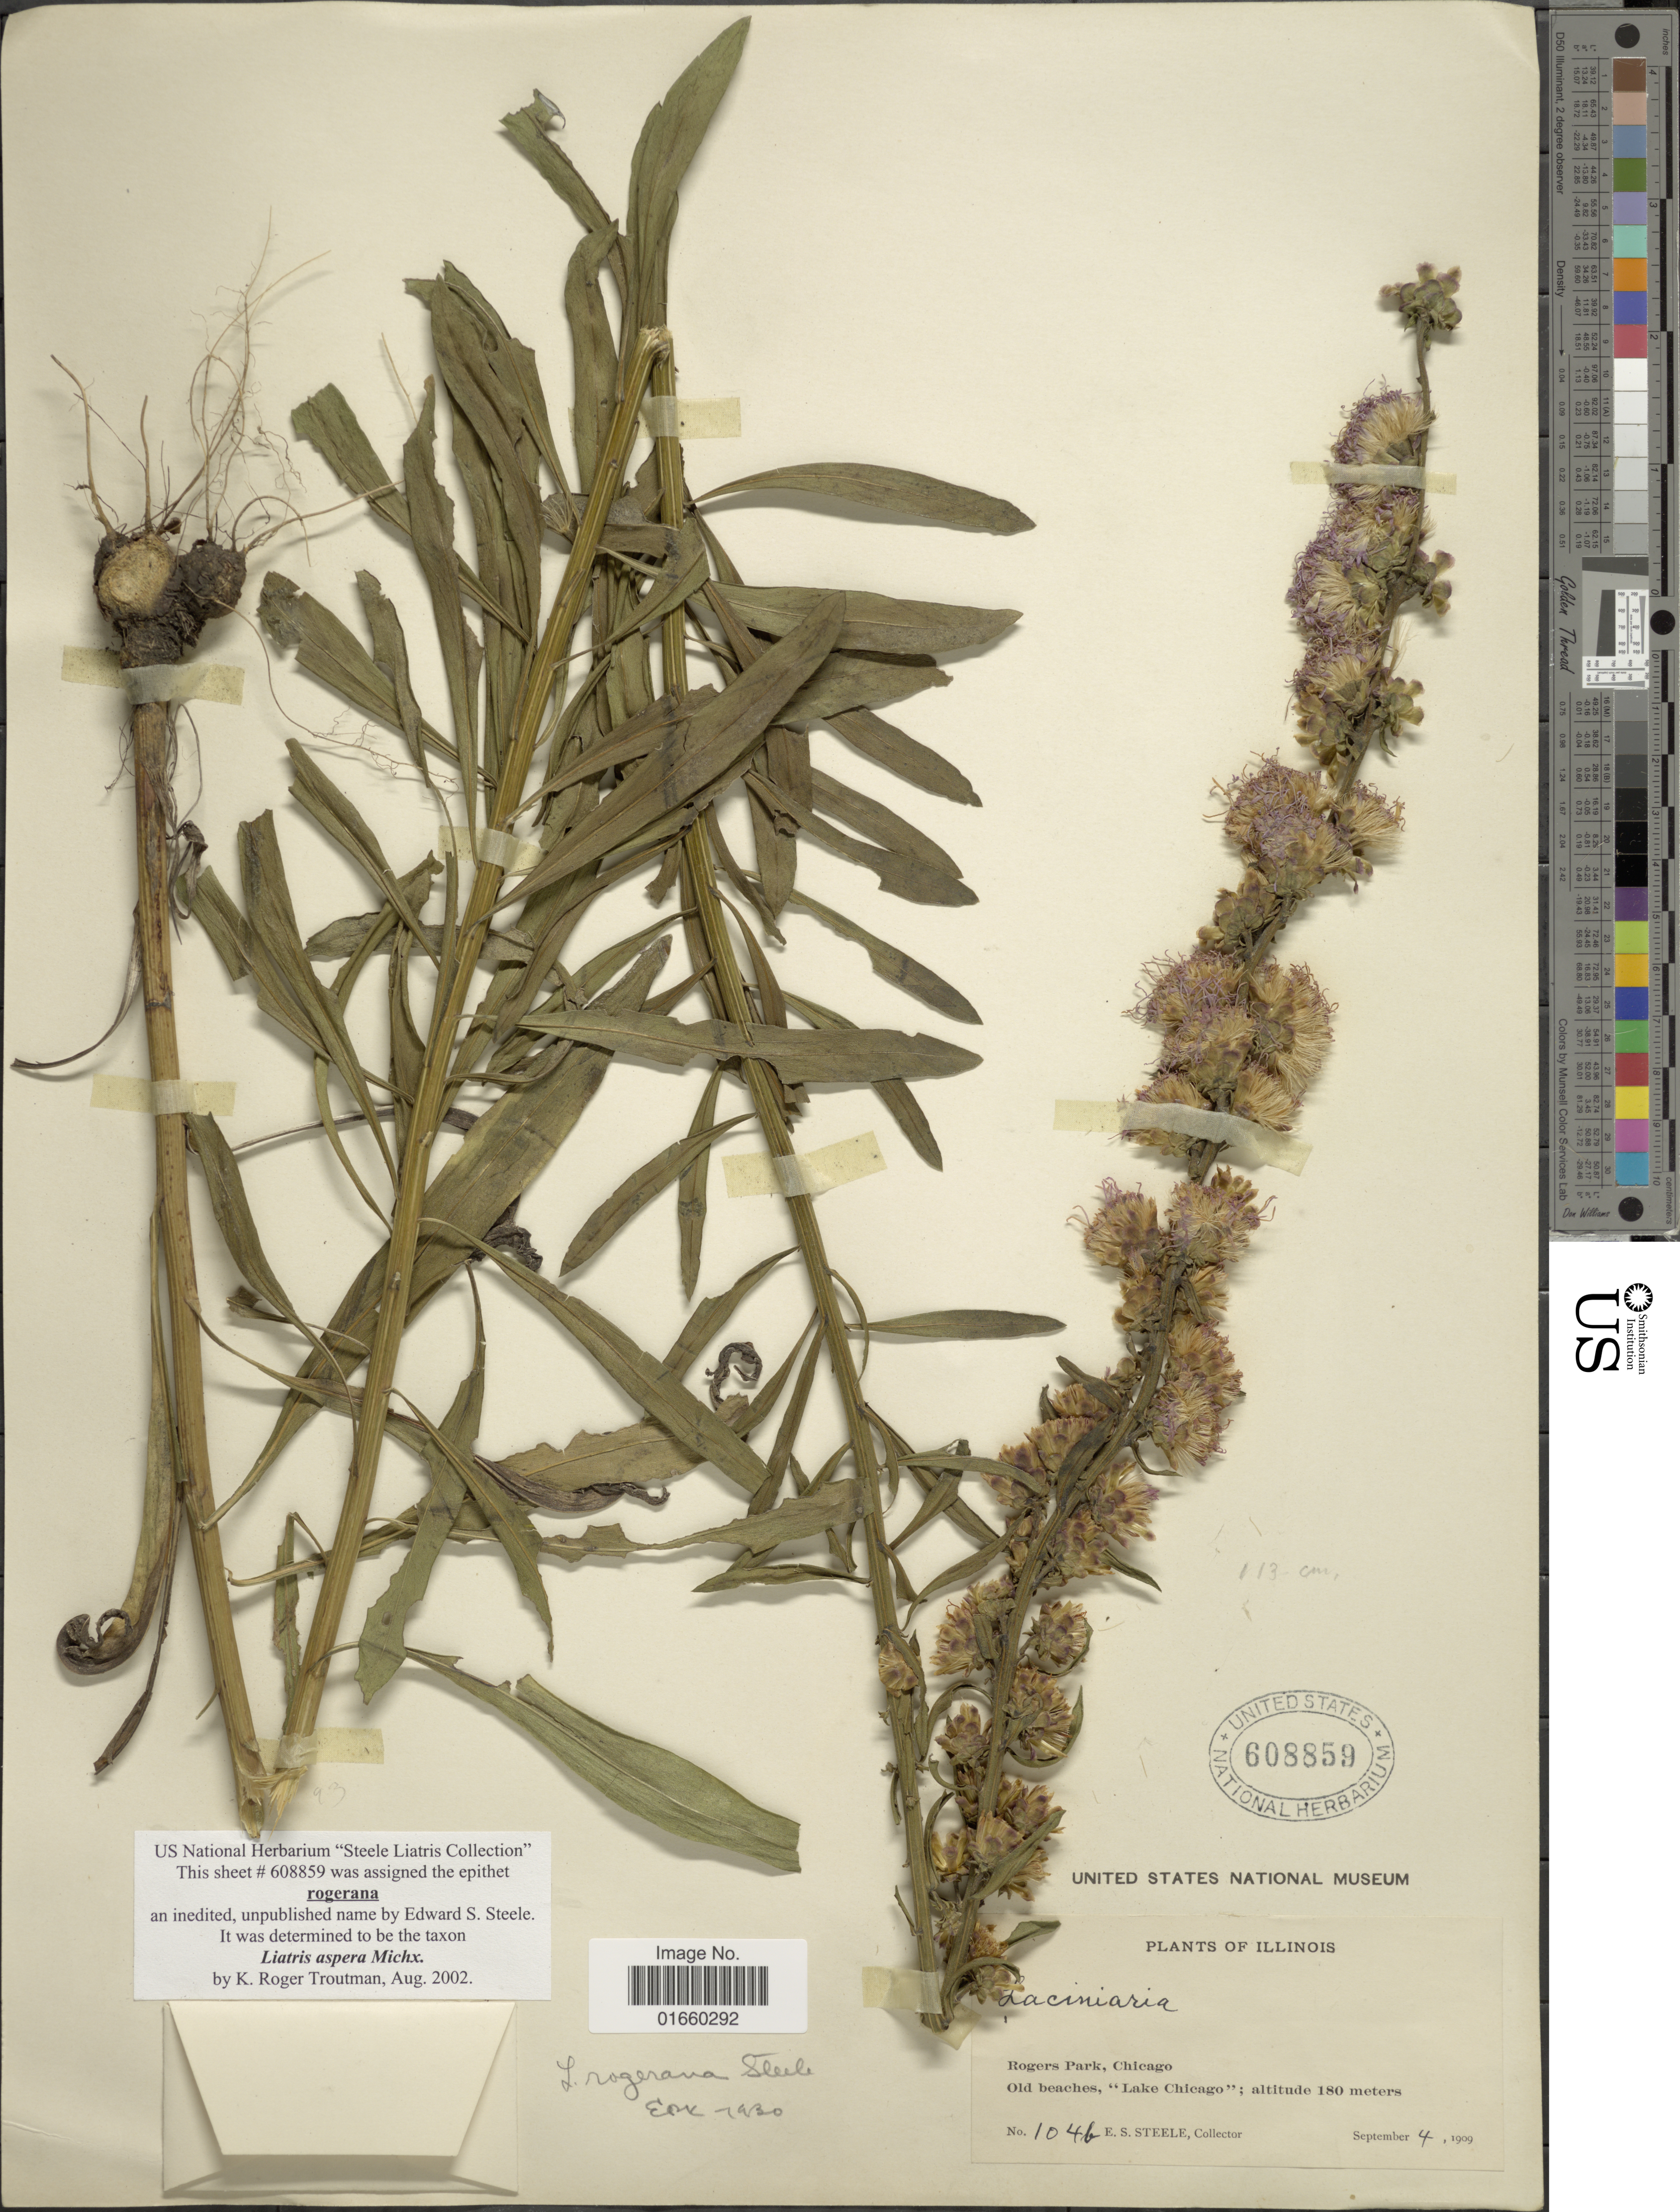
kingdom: Plantae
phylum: Tracheophyta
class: Magnoliopsida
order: Asterales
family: Asteraceae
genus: Liatris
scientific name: Liatris aspera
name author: Michx.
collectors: E. Steele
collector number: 104b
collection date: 1909-09-04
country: United States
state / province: Illinois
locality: Rogers Park, Chicago, Old beaches, "Lake Chicago"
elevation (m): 180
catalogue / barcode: US 608859